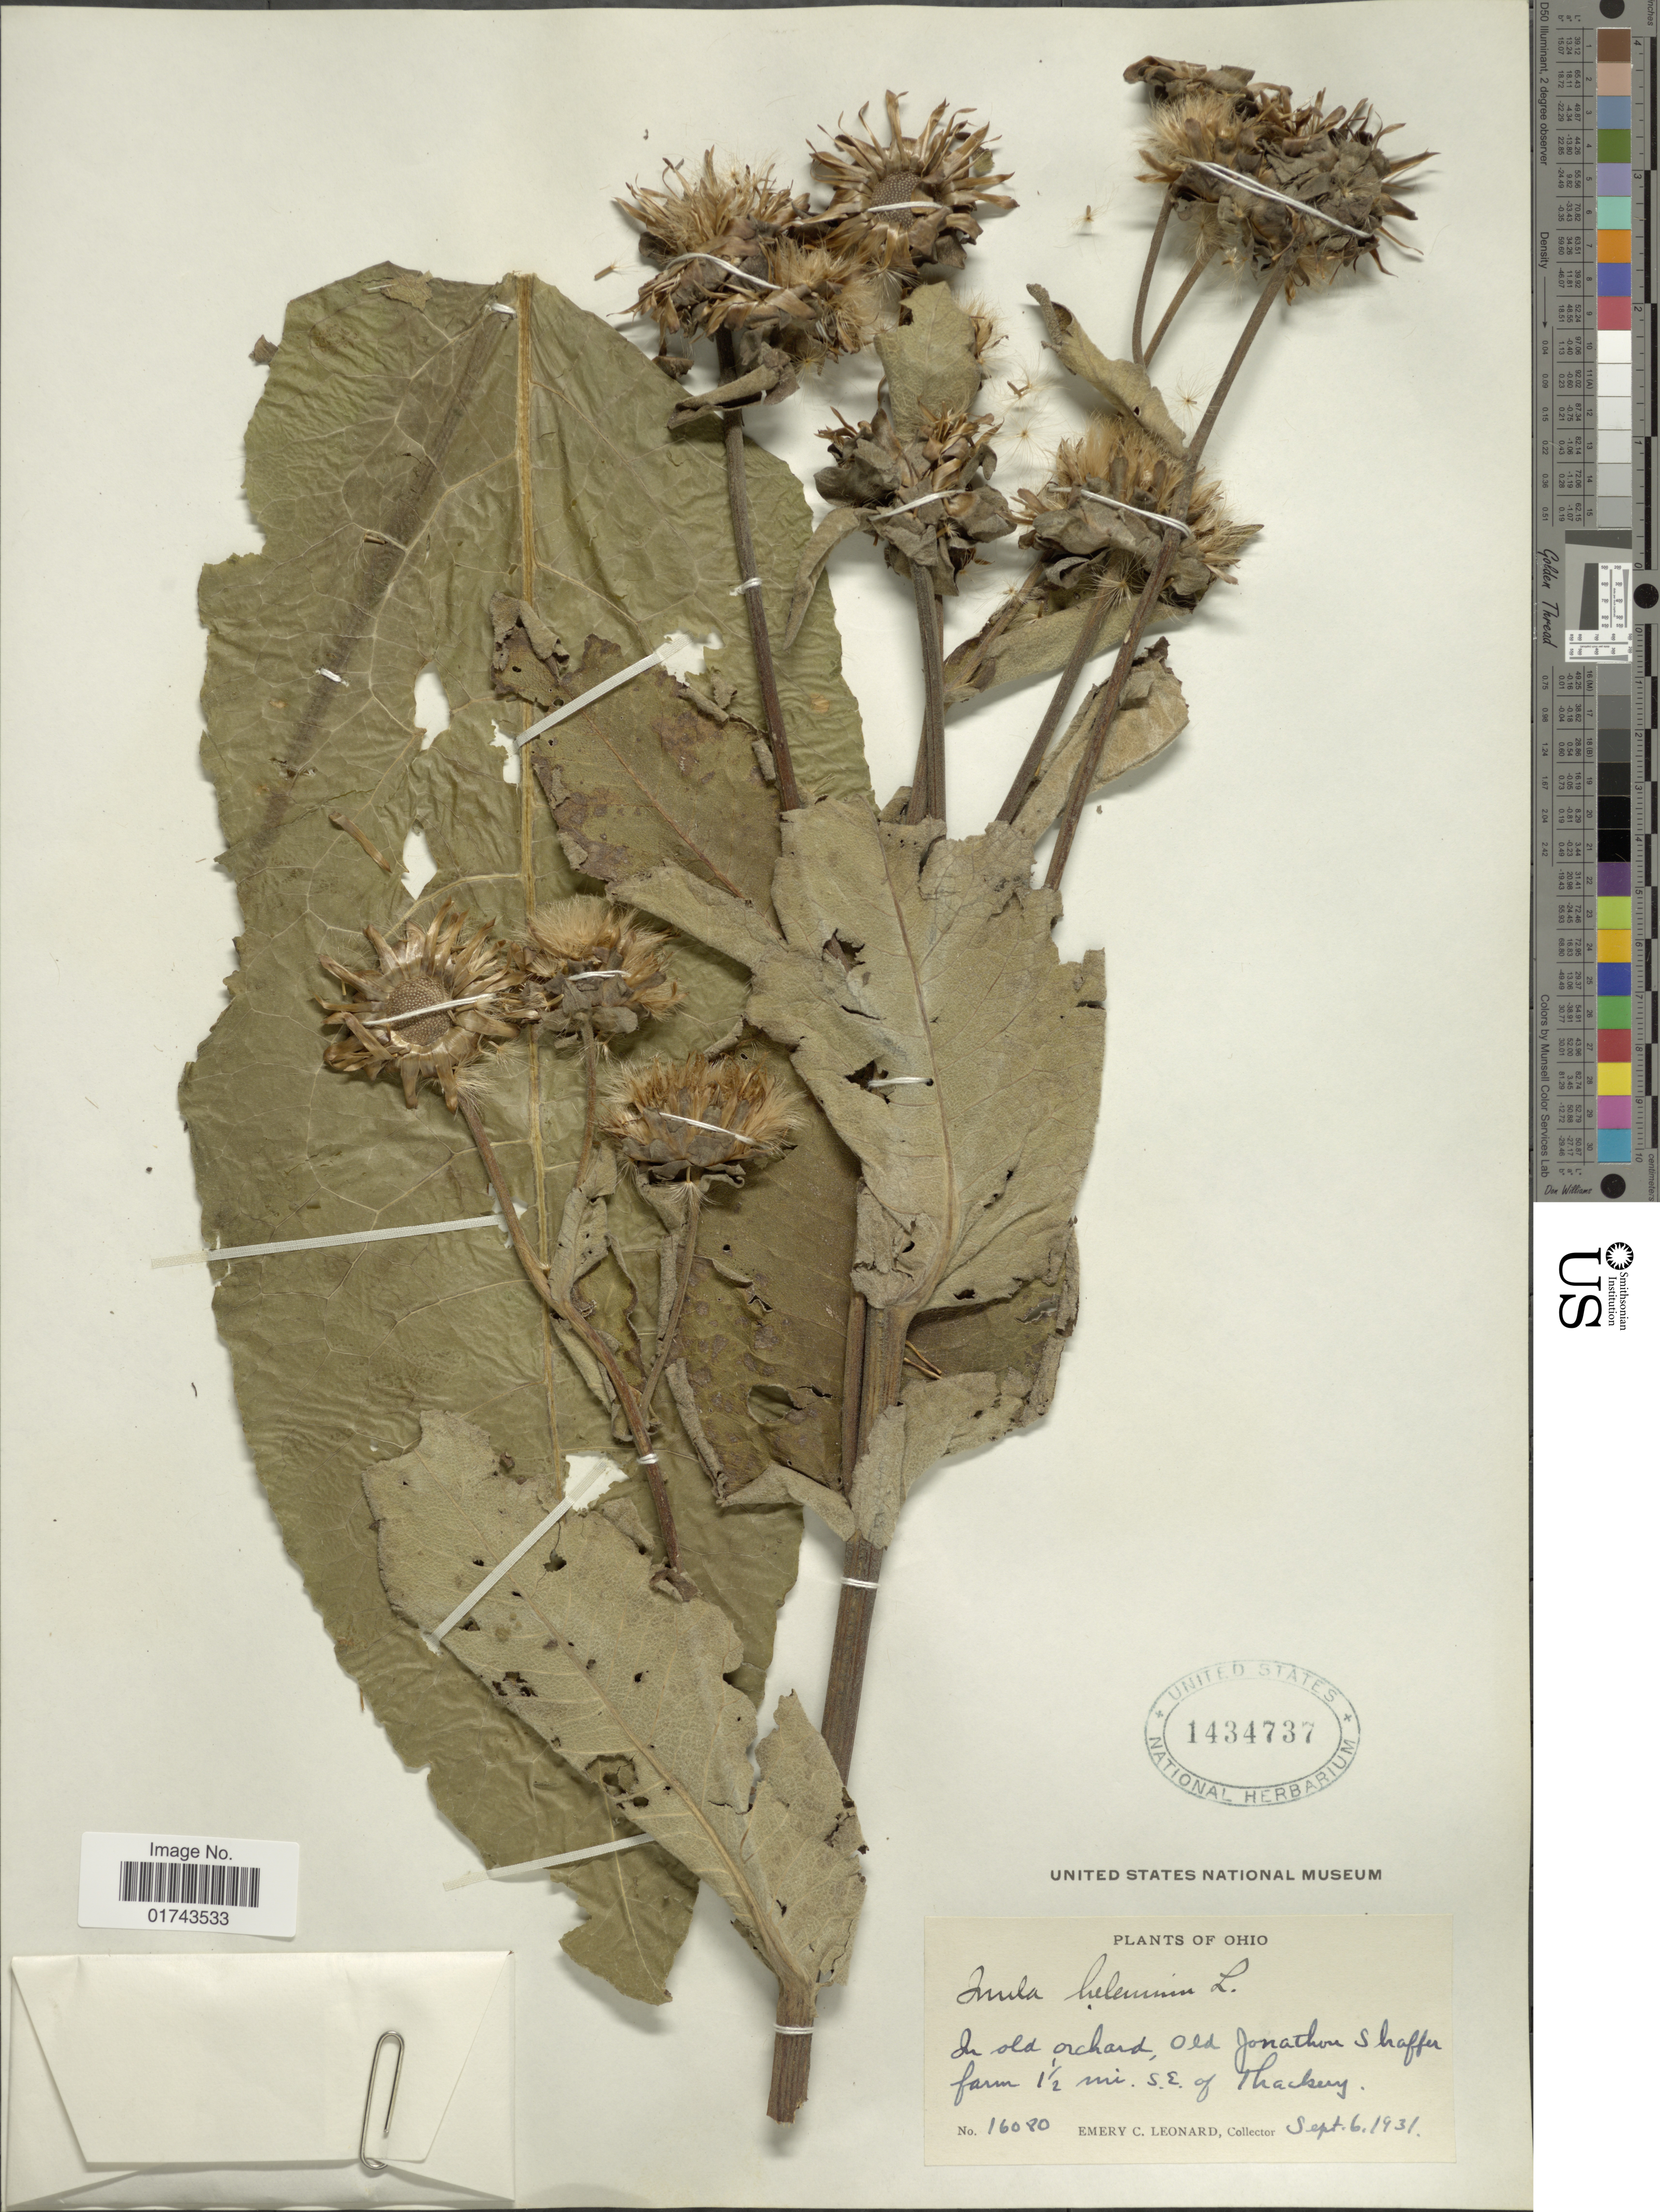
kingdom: Plantae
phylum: Tracheophyta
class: Magnoliopsida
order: Asterales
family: Asteraceae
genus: Inula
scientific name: Inula helenium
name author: L.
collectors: E. C. Leonard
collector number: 16080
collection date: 1931-09-06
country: United States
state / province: Ohio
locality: In old orchard, old Jonathan Shaffer farm 1 ½ mi S.E. of Thackery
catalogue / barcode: US 1434737